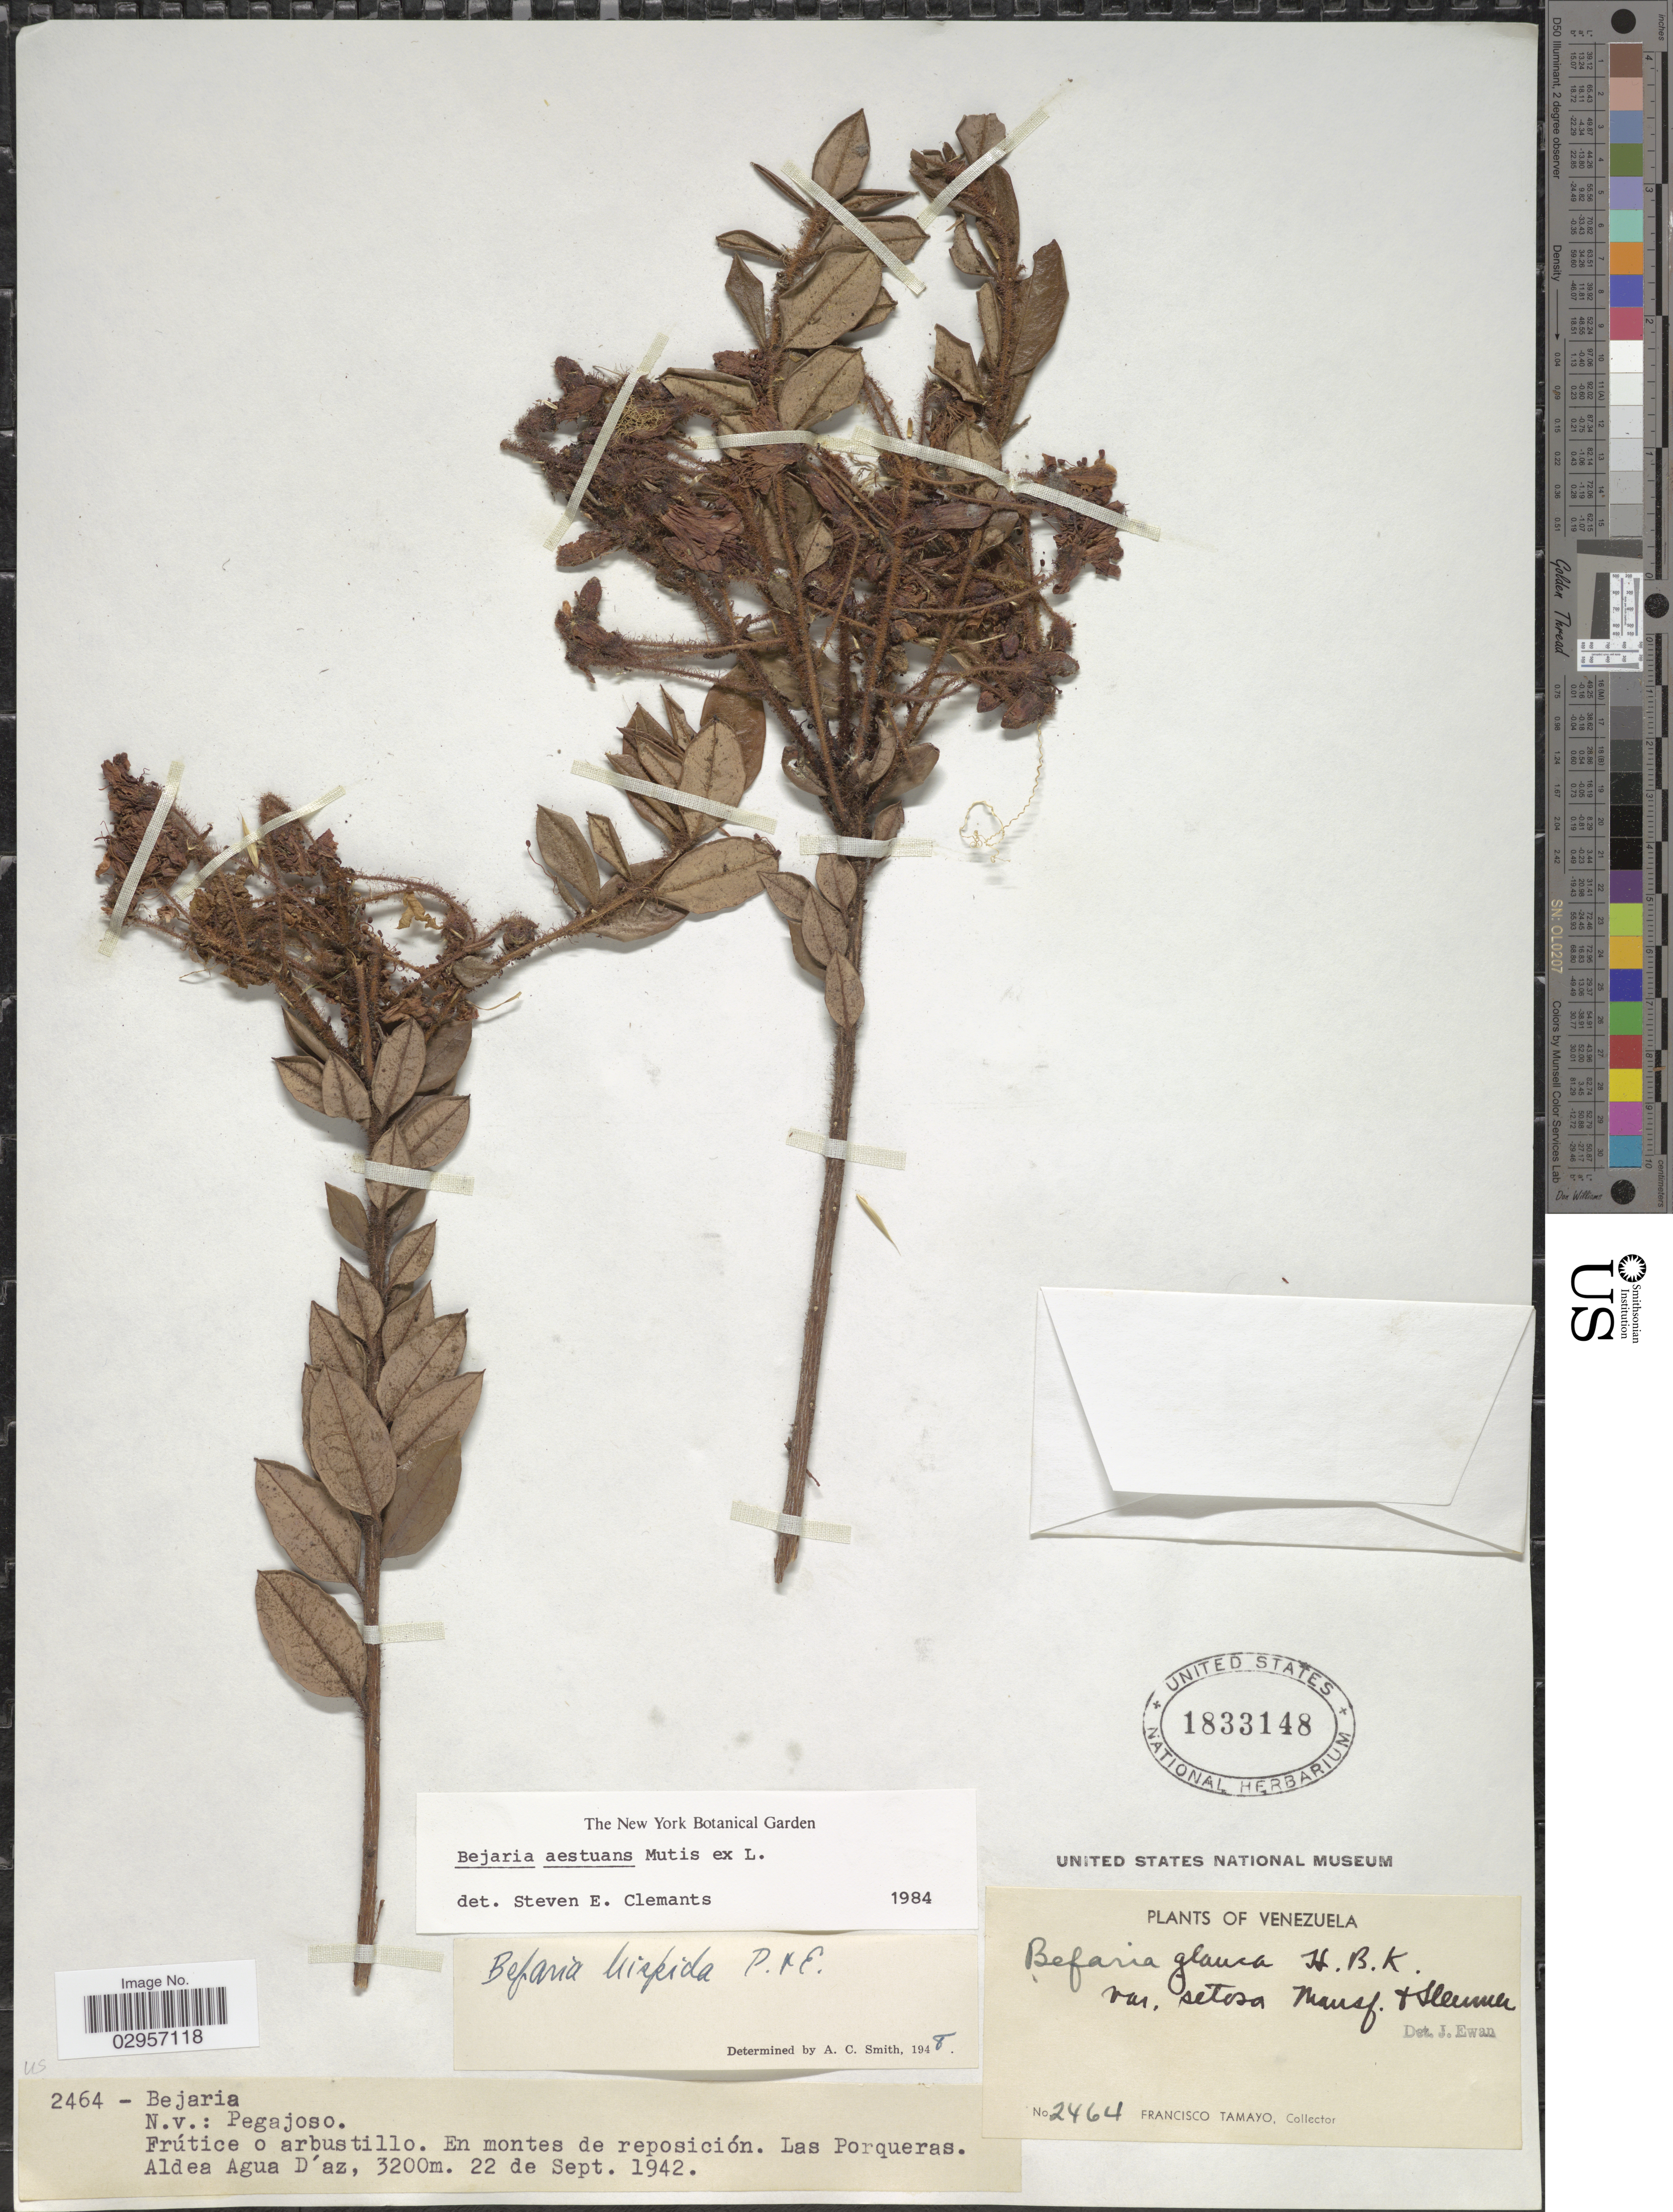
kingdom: Plantae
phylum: Tracheophyta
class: Magnoliopsida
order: Ericales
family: Ericaceae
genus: Befaria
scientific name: Befaria aestuans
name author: Mutis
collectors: F. Tamayo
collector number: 2464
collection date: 1942-09-22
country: Venezuela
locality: Las Porqueras. Aldea Agua D'az.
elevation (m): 3200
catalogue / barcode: US 1833148